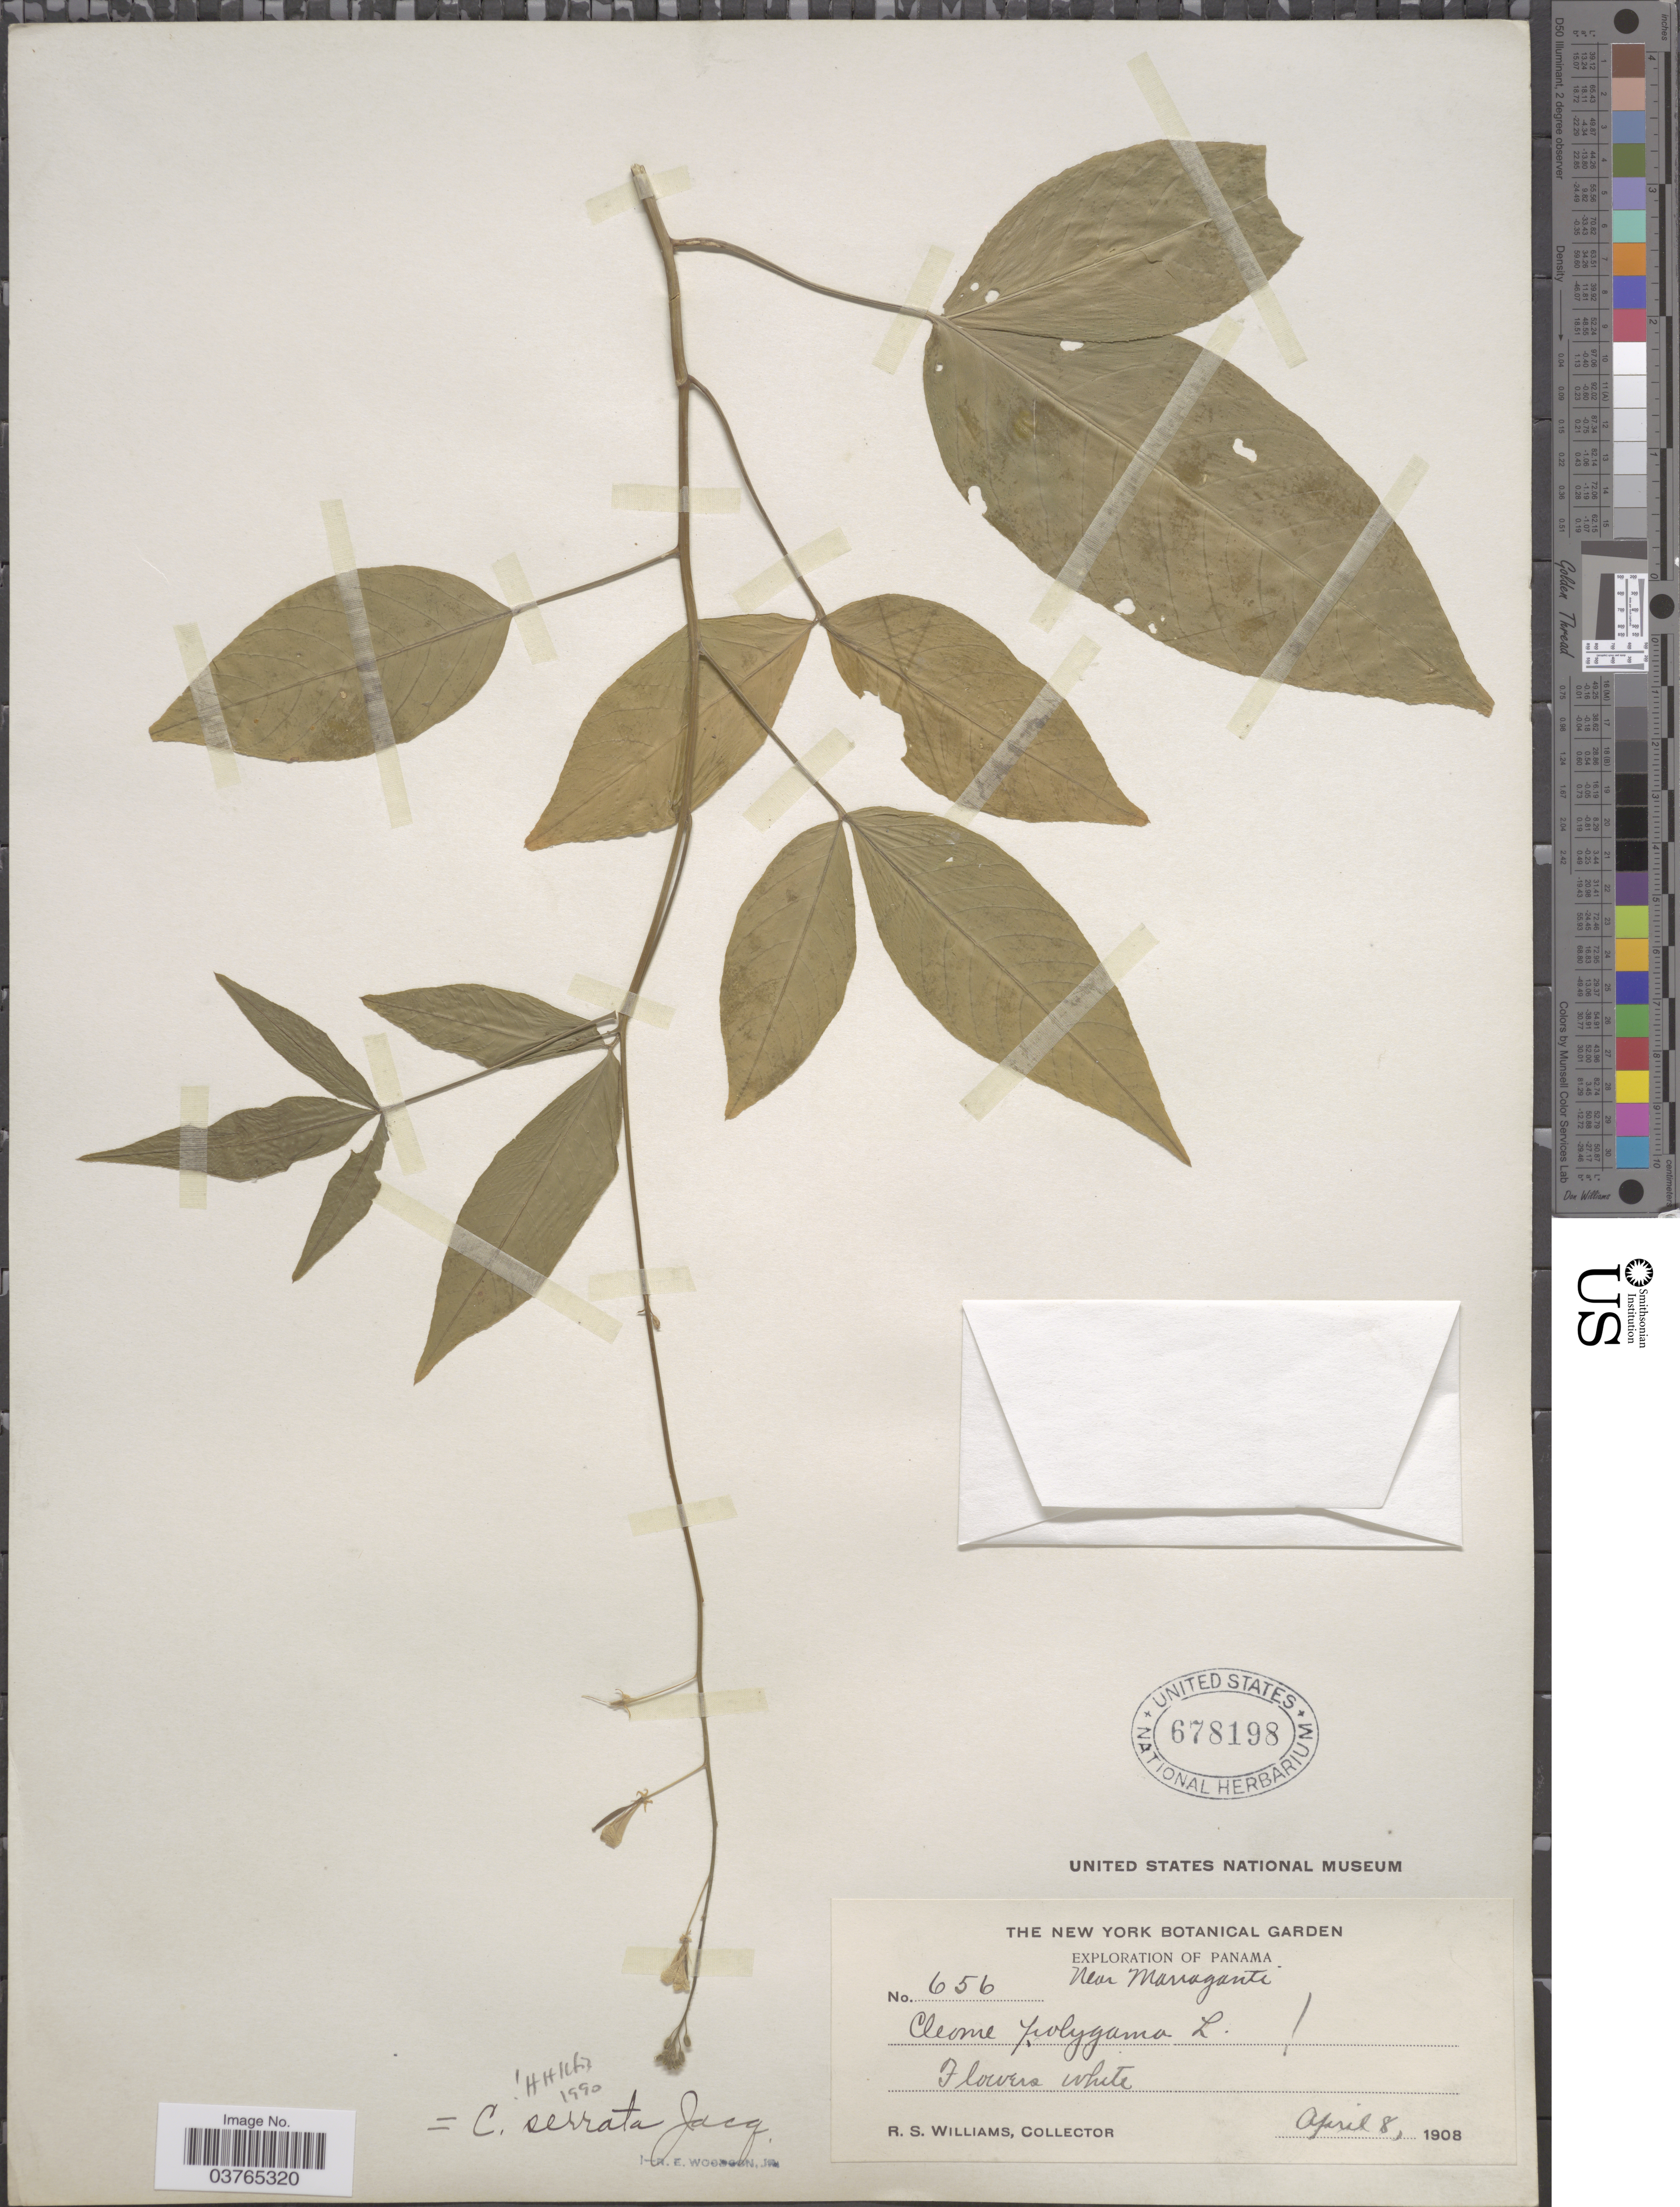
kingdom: Plantae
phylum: Tracheophyta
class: Magnoliopsida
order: Brassicales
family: Cleomaceae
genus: Cleoserrata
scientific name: Cleoserrata serrata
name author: (Jacq.) Iltis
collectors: R. S. Williams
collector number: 656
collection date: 1908-04-08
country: Panama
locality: Near Marraganti.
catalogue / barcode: US 678198